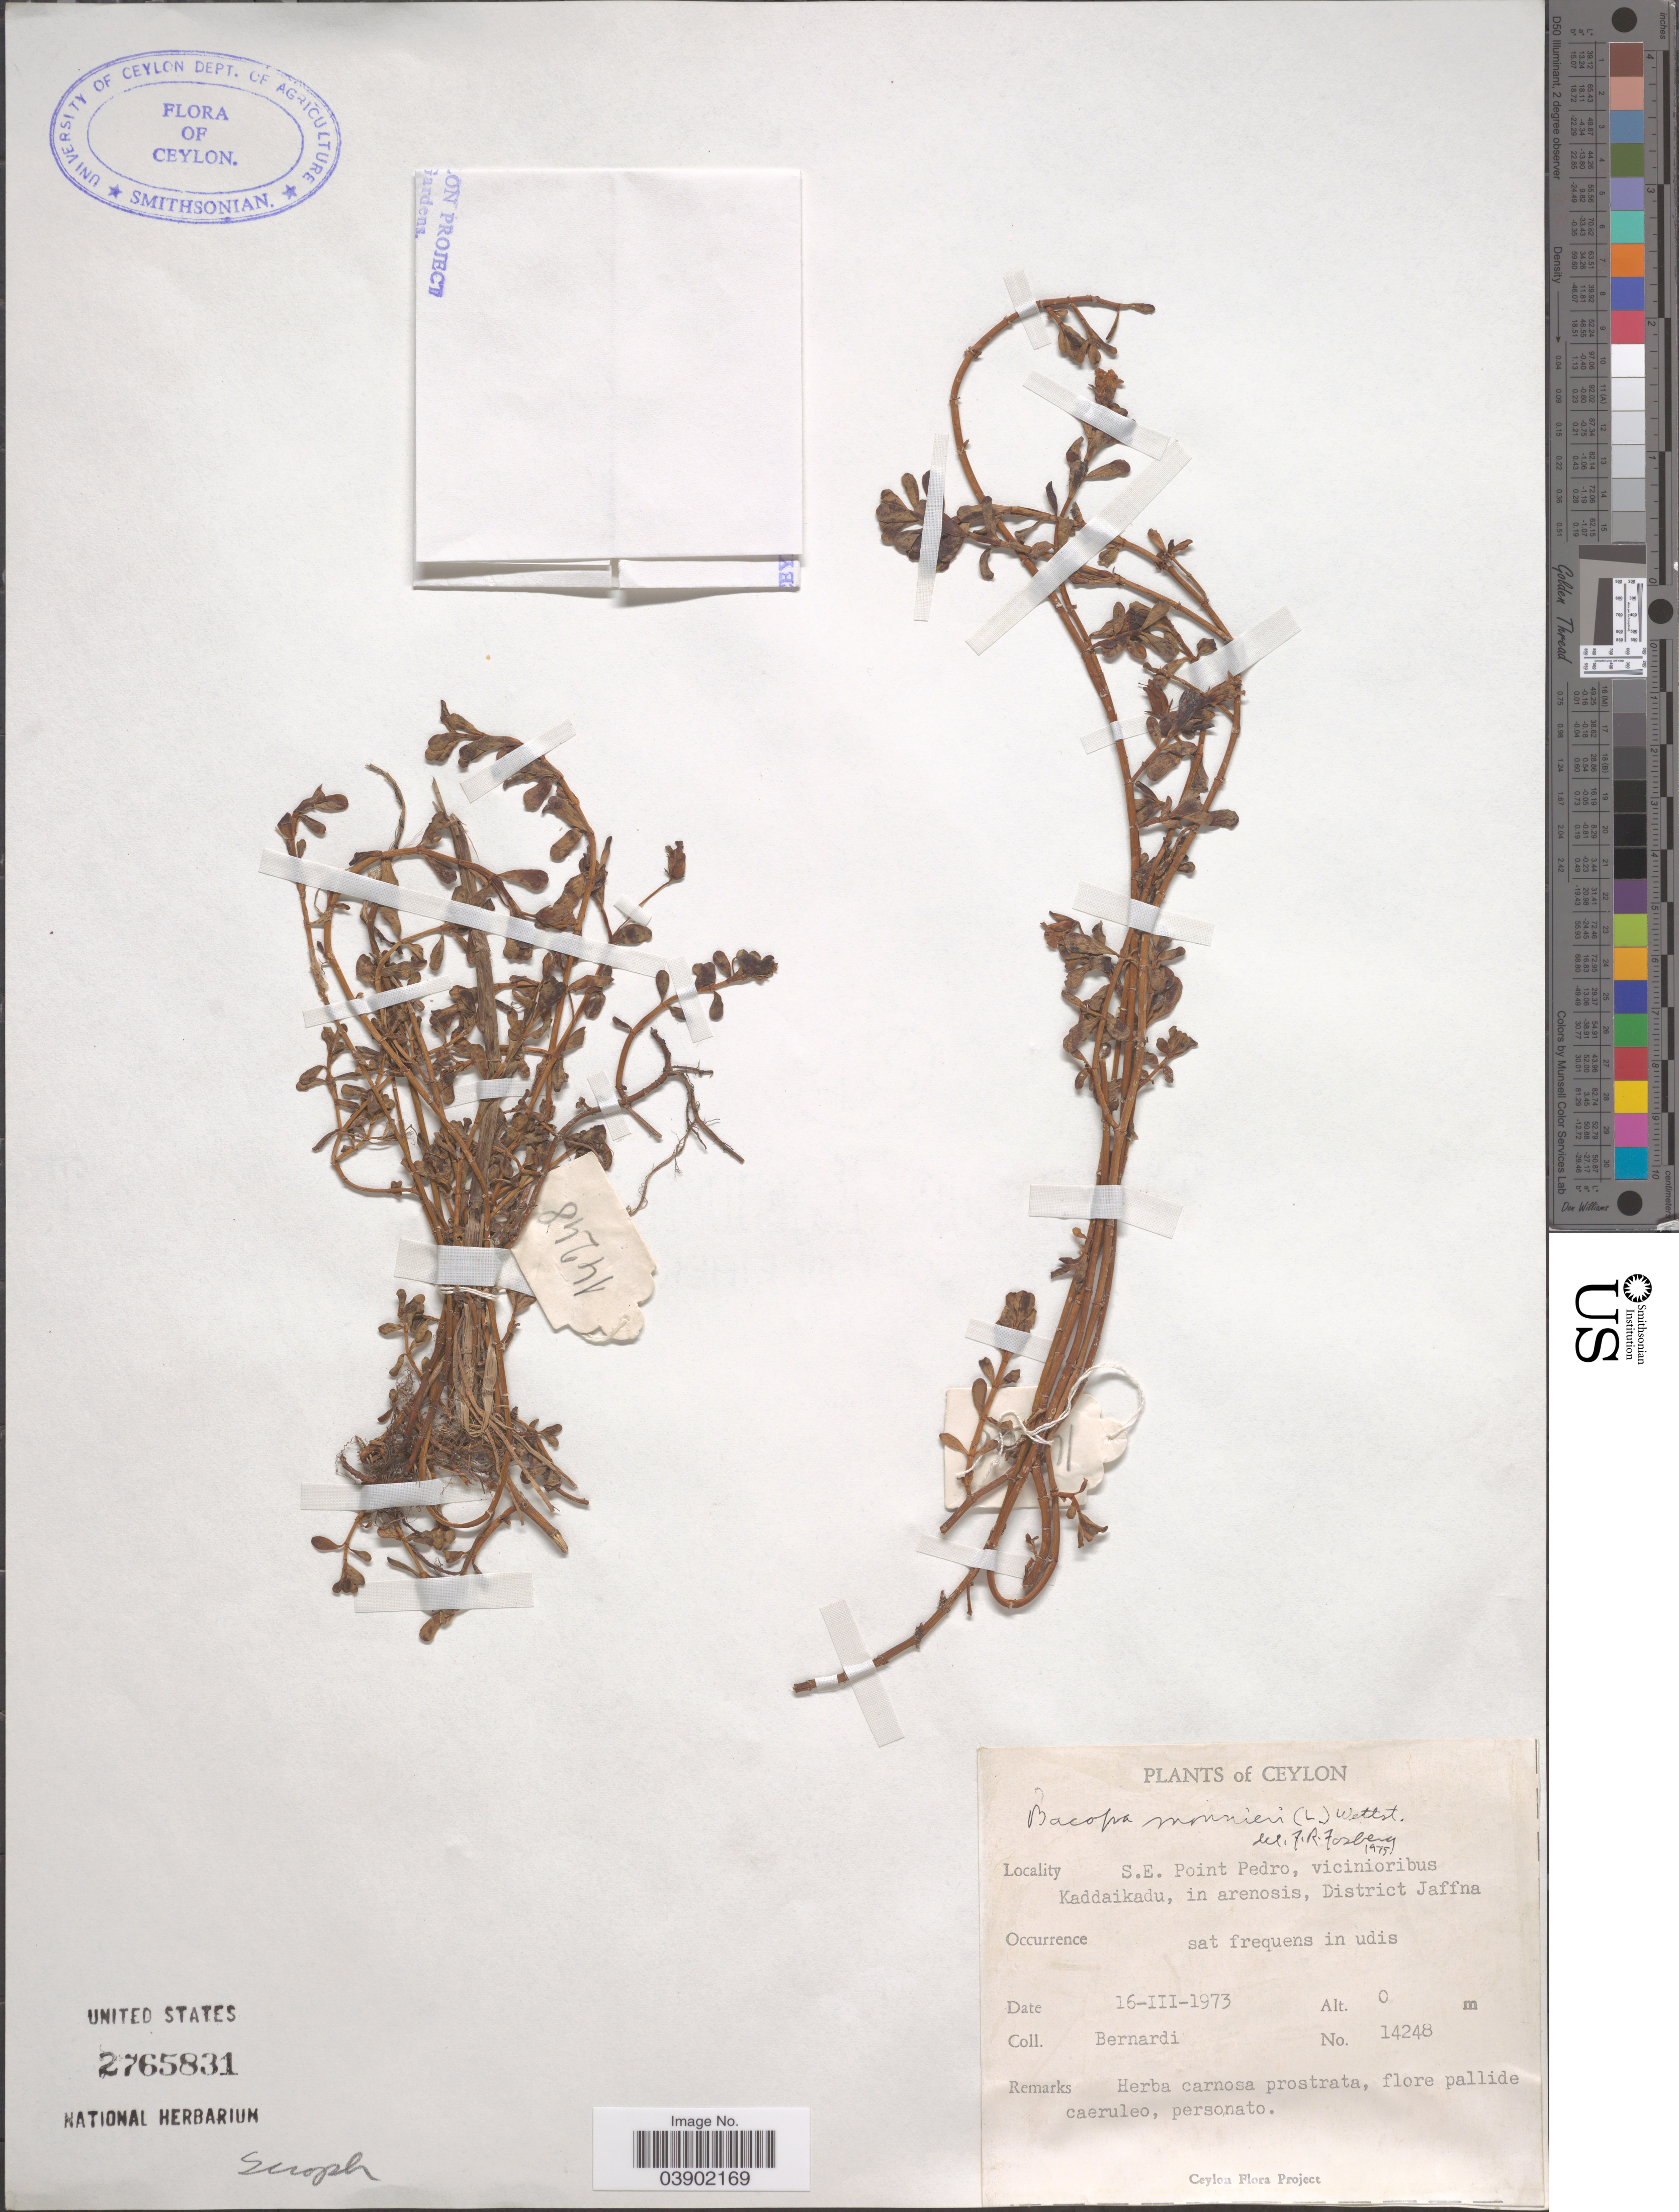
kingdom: Plantae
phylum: Tracheophyta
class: Magnoliopsida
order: Lamiales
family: Plantaginaceae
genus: Bacopa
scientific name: Bacopa monnieri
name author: (L.) Wettst.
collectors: Bernardi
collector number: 14248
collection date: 1973-03-16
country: Sri Lanka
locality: Ceylon. S.E. Point Pedro, vicinioribus Kaddaikadu, in arenosis, District Jaffna.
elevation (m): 0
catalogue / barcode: US 2765831